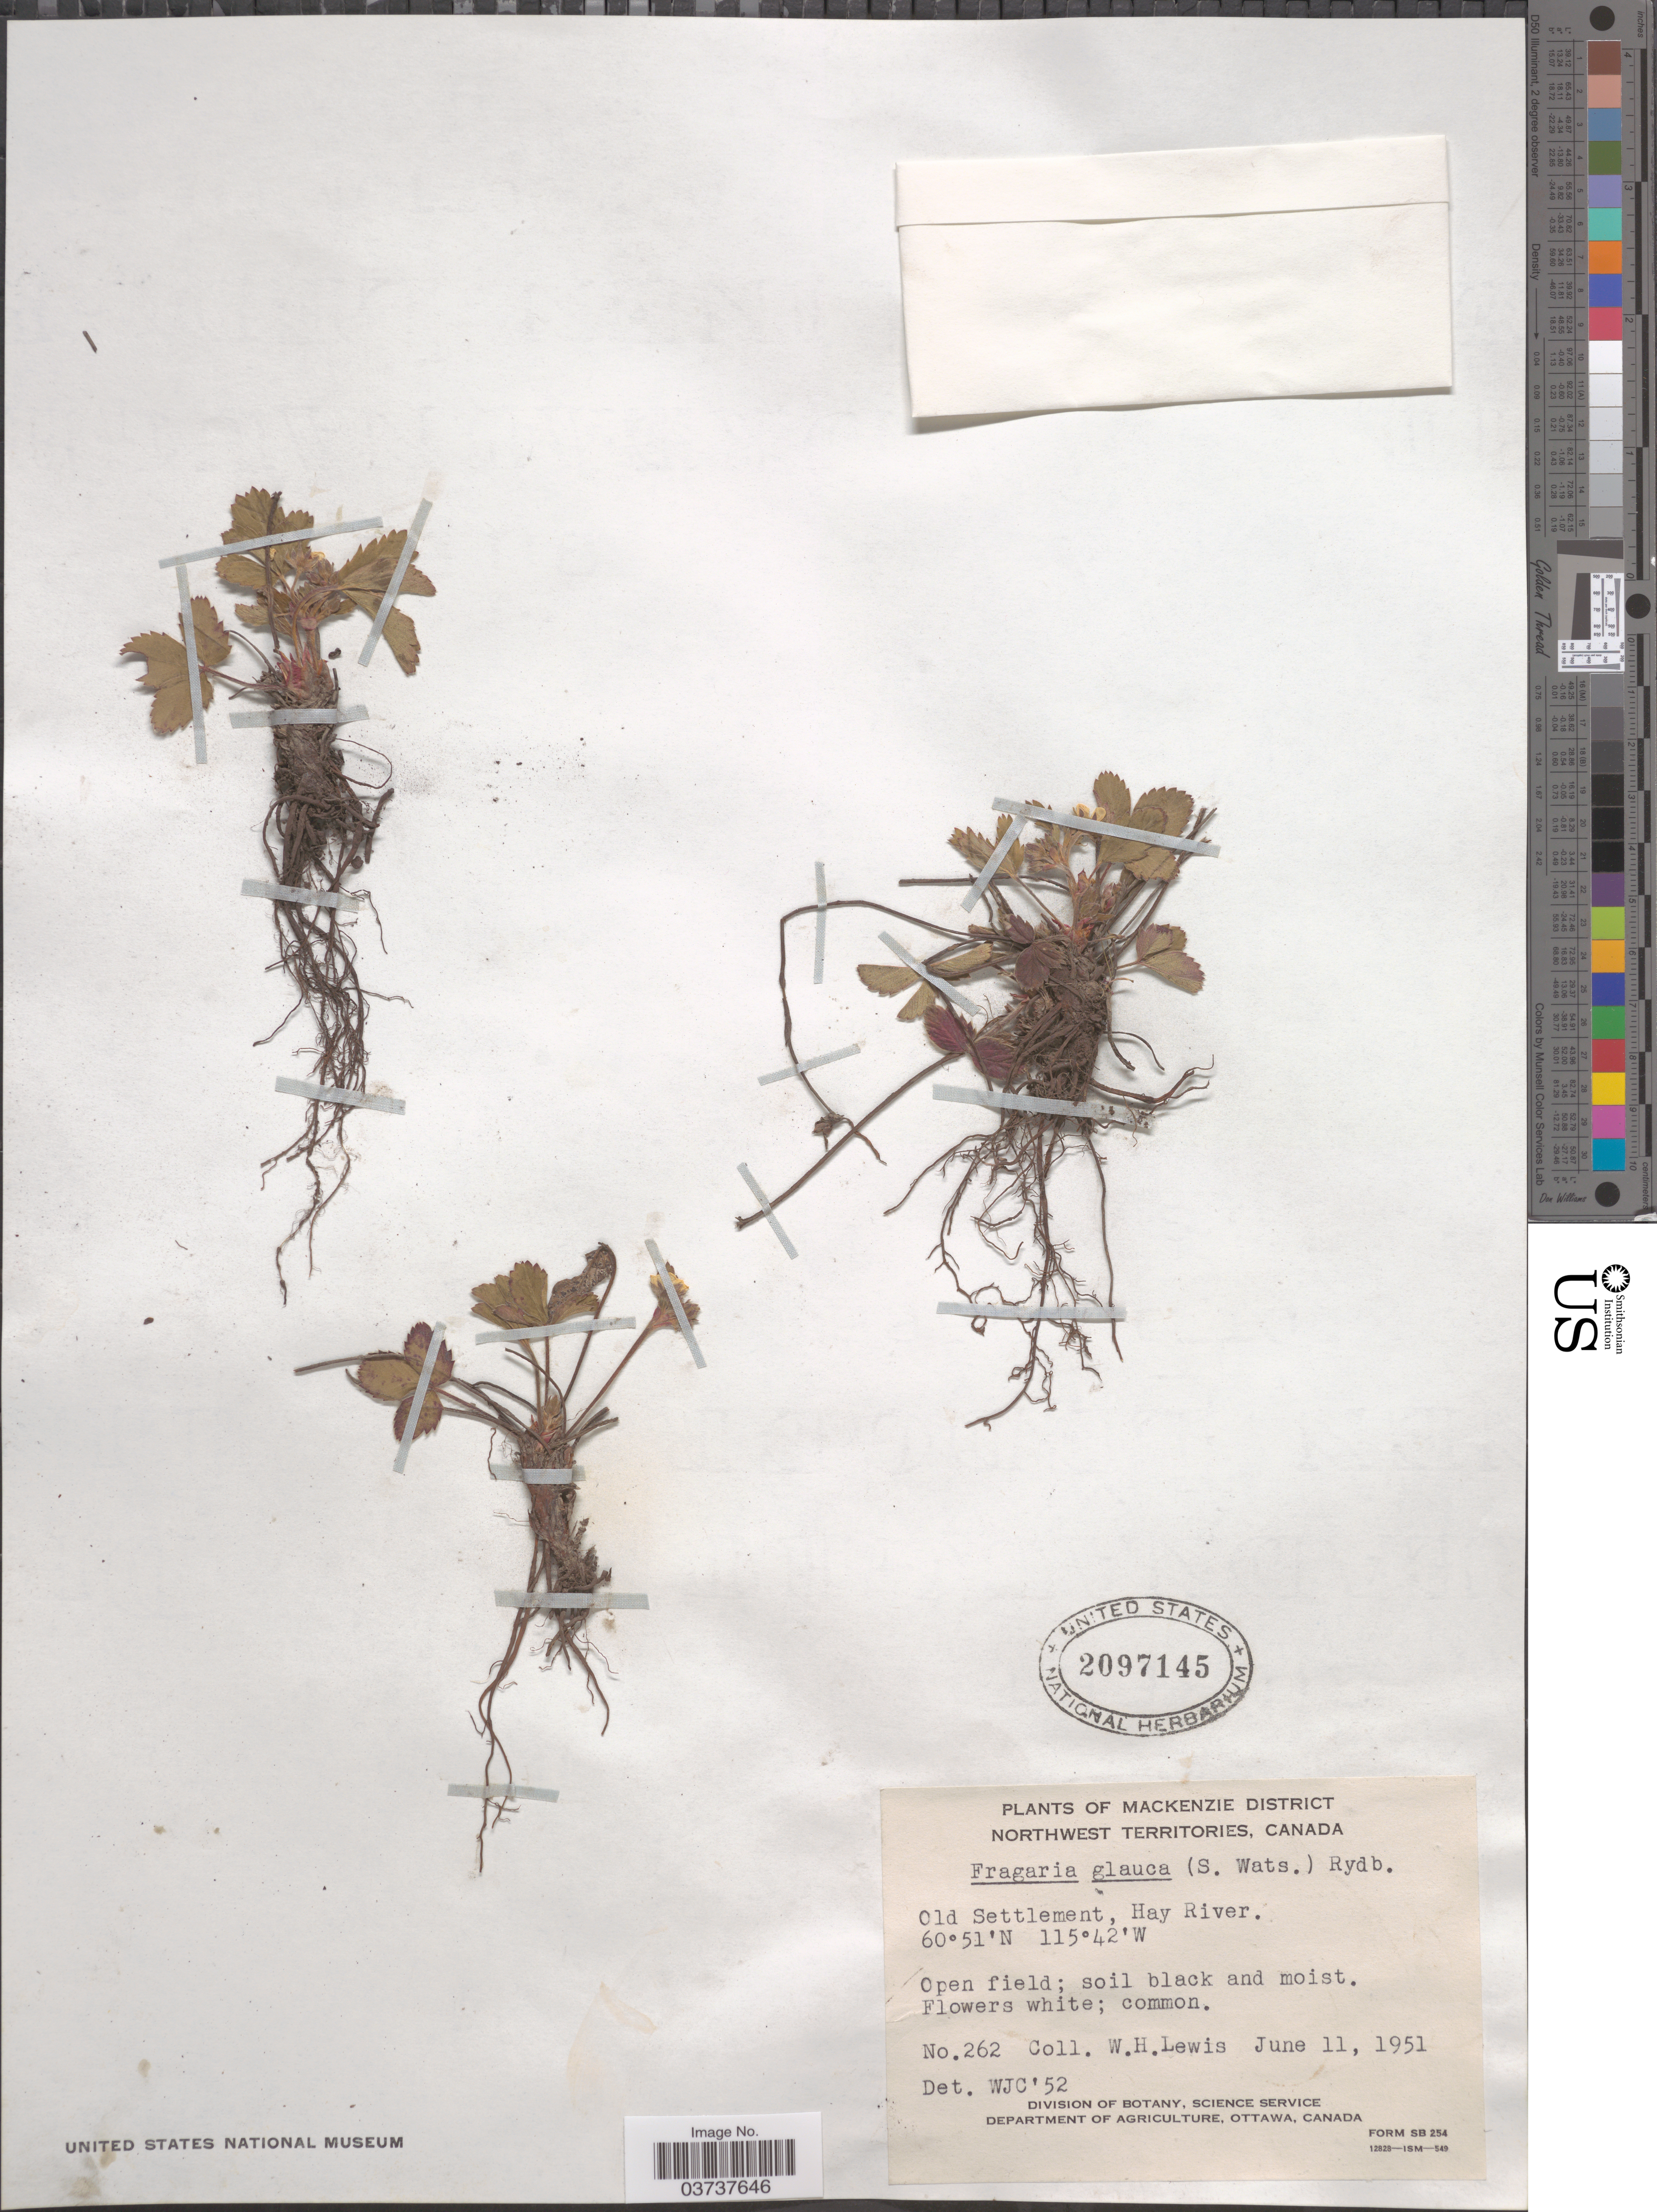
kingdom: Plantae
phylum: Tracheophyta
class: Magnoliopsida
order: Rosales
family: Rosaceae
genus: Fragaria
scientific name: Fragaria virginiana subsp. glauca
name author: (S. Watson) Staudt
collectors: W. H. Lewis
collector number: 262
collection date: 1951-06-11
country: Canada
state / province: Northwest Territories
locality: Mackenzie District. Old Settlement, Hay River.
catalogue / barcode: US 2097145